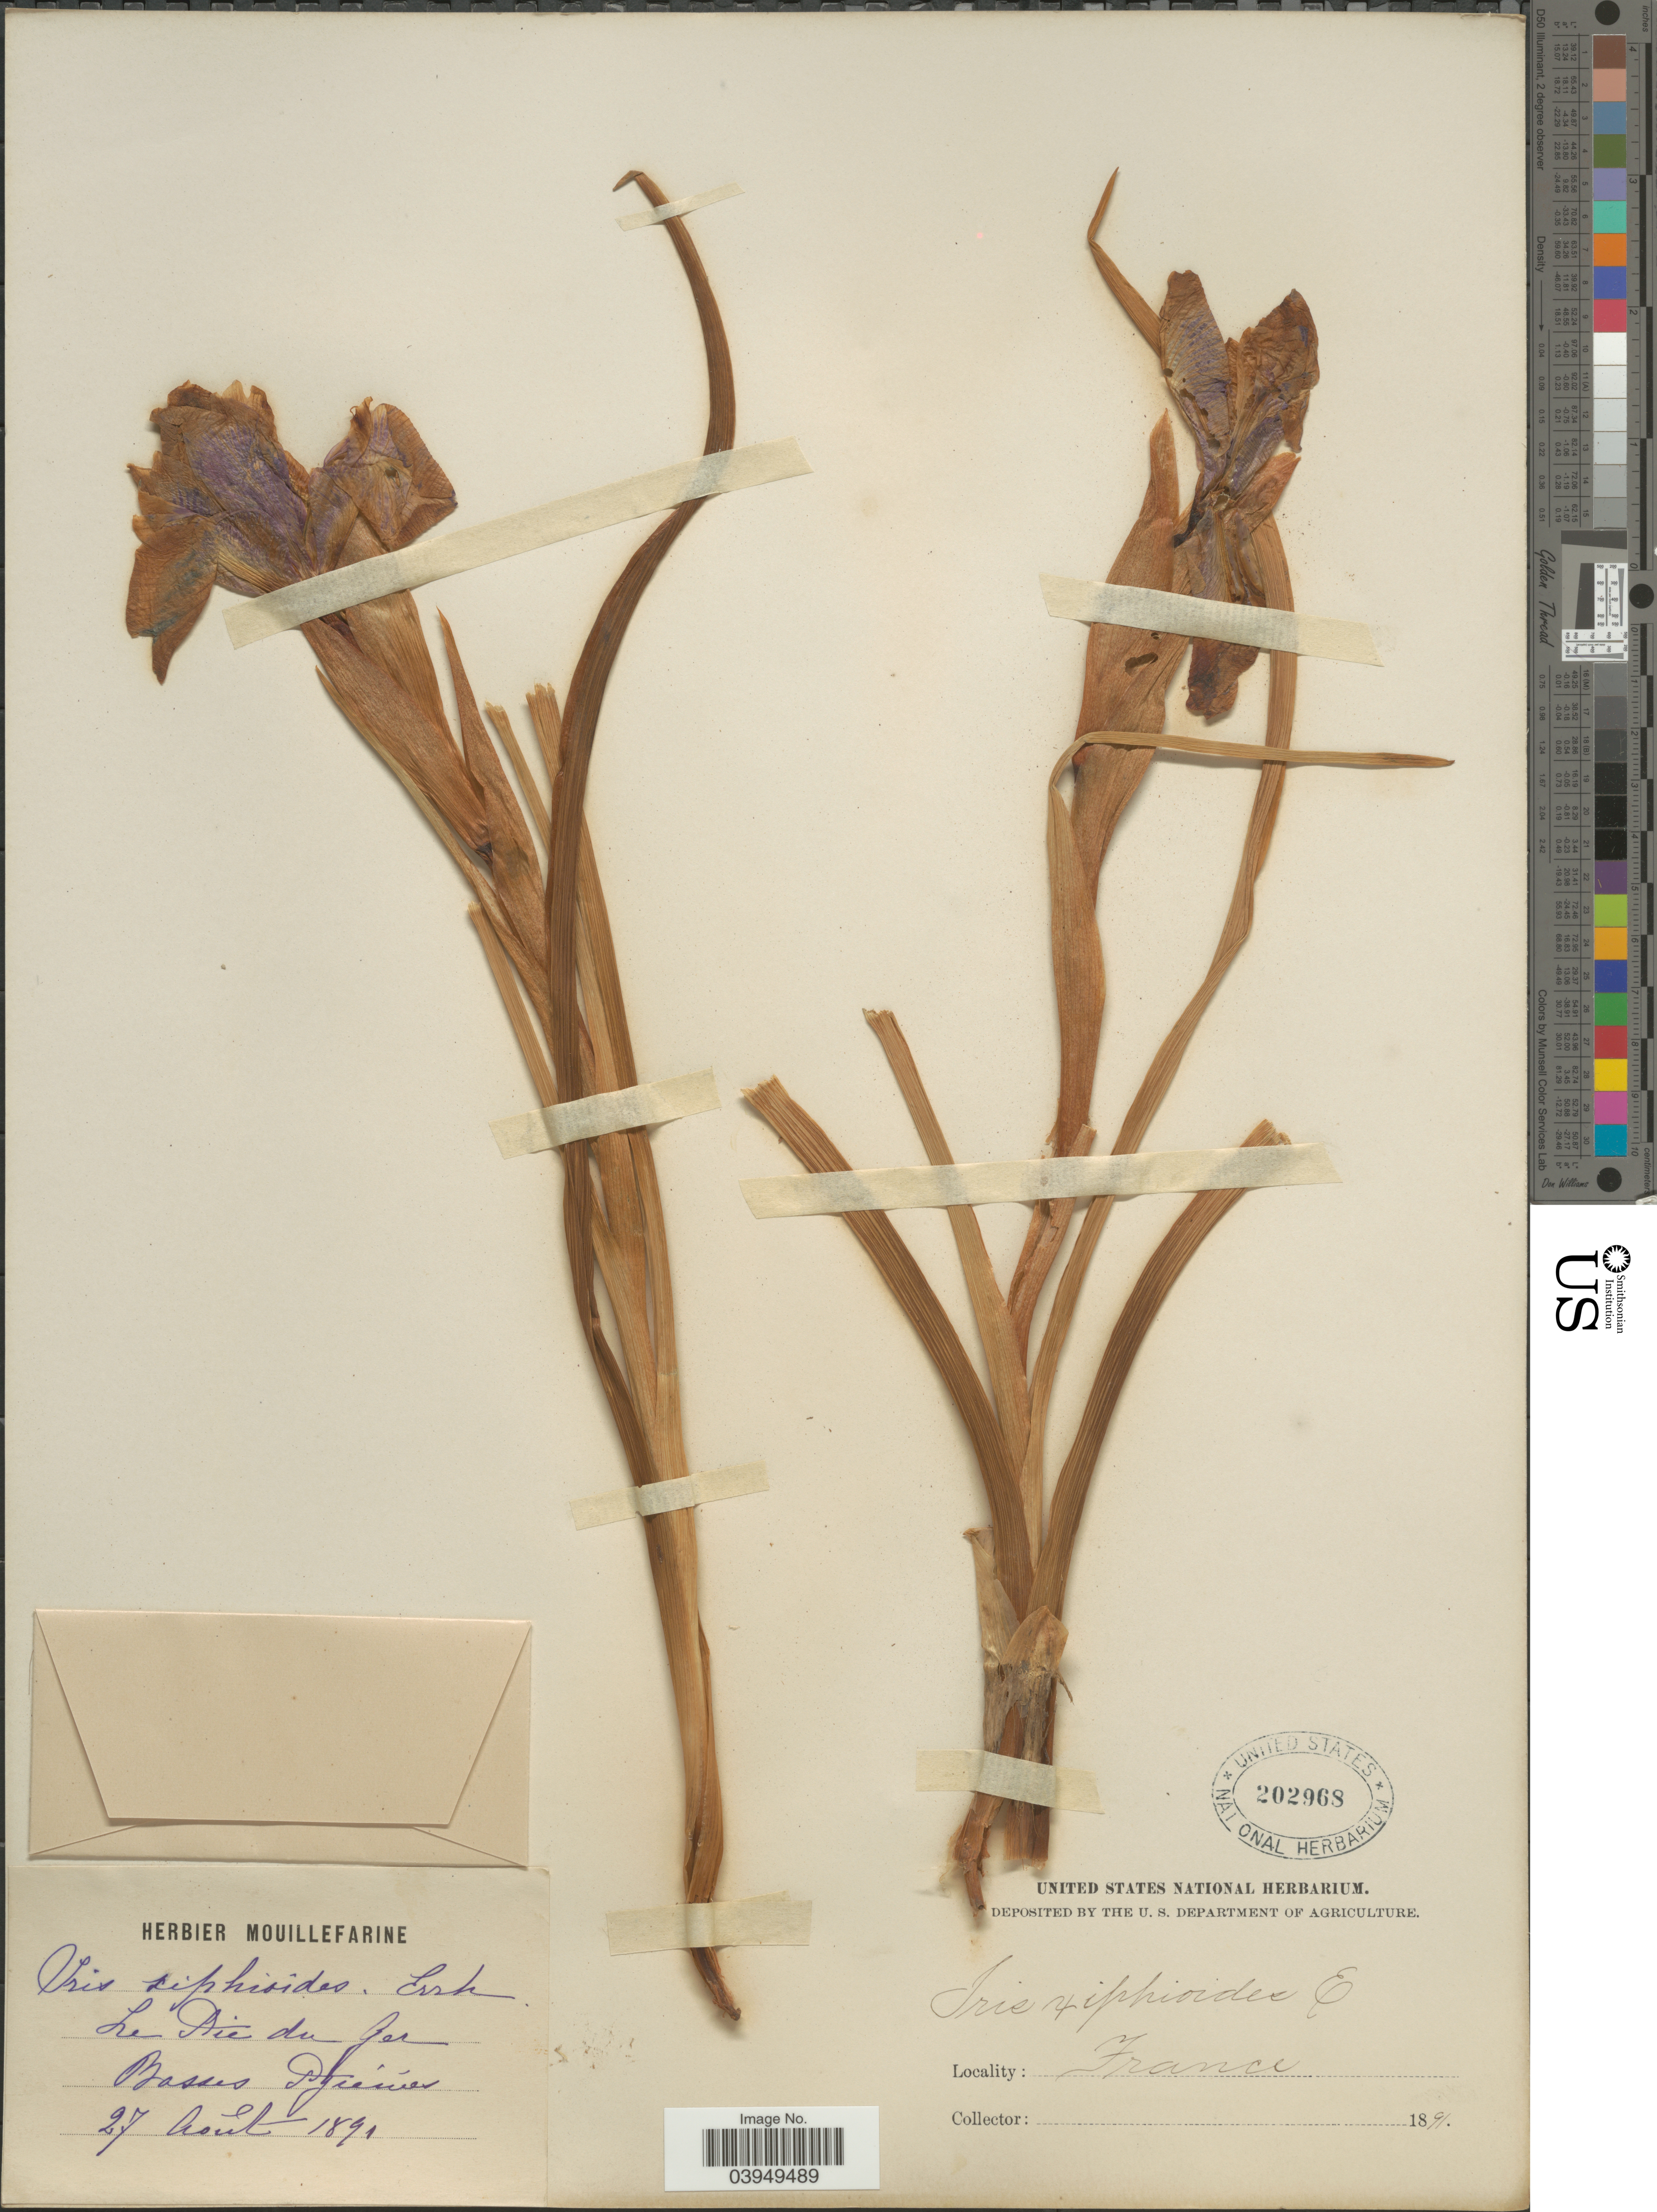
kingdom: Plantae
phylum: Tracheophyta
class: Liliopsida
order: Asparagales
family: Iridaceae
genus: Iris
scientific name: Iris xiphioides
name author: Ehrh.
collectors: ex herb. Mouillefarine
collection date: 1871-08-27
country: France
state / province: Occitanie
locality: Le Pic du Ger Basses Pyénées.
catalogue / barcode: US 202968